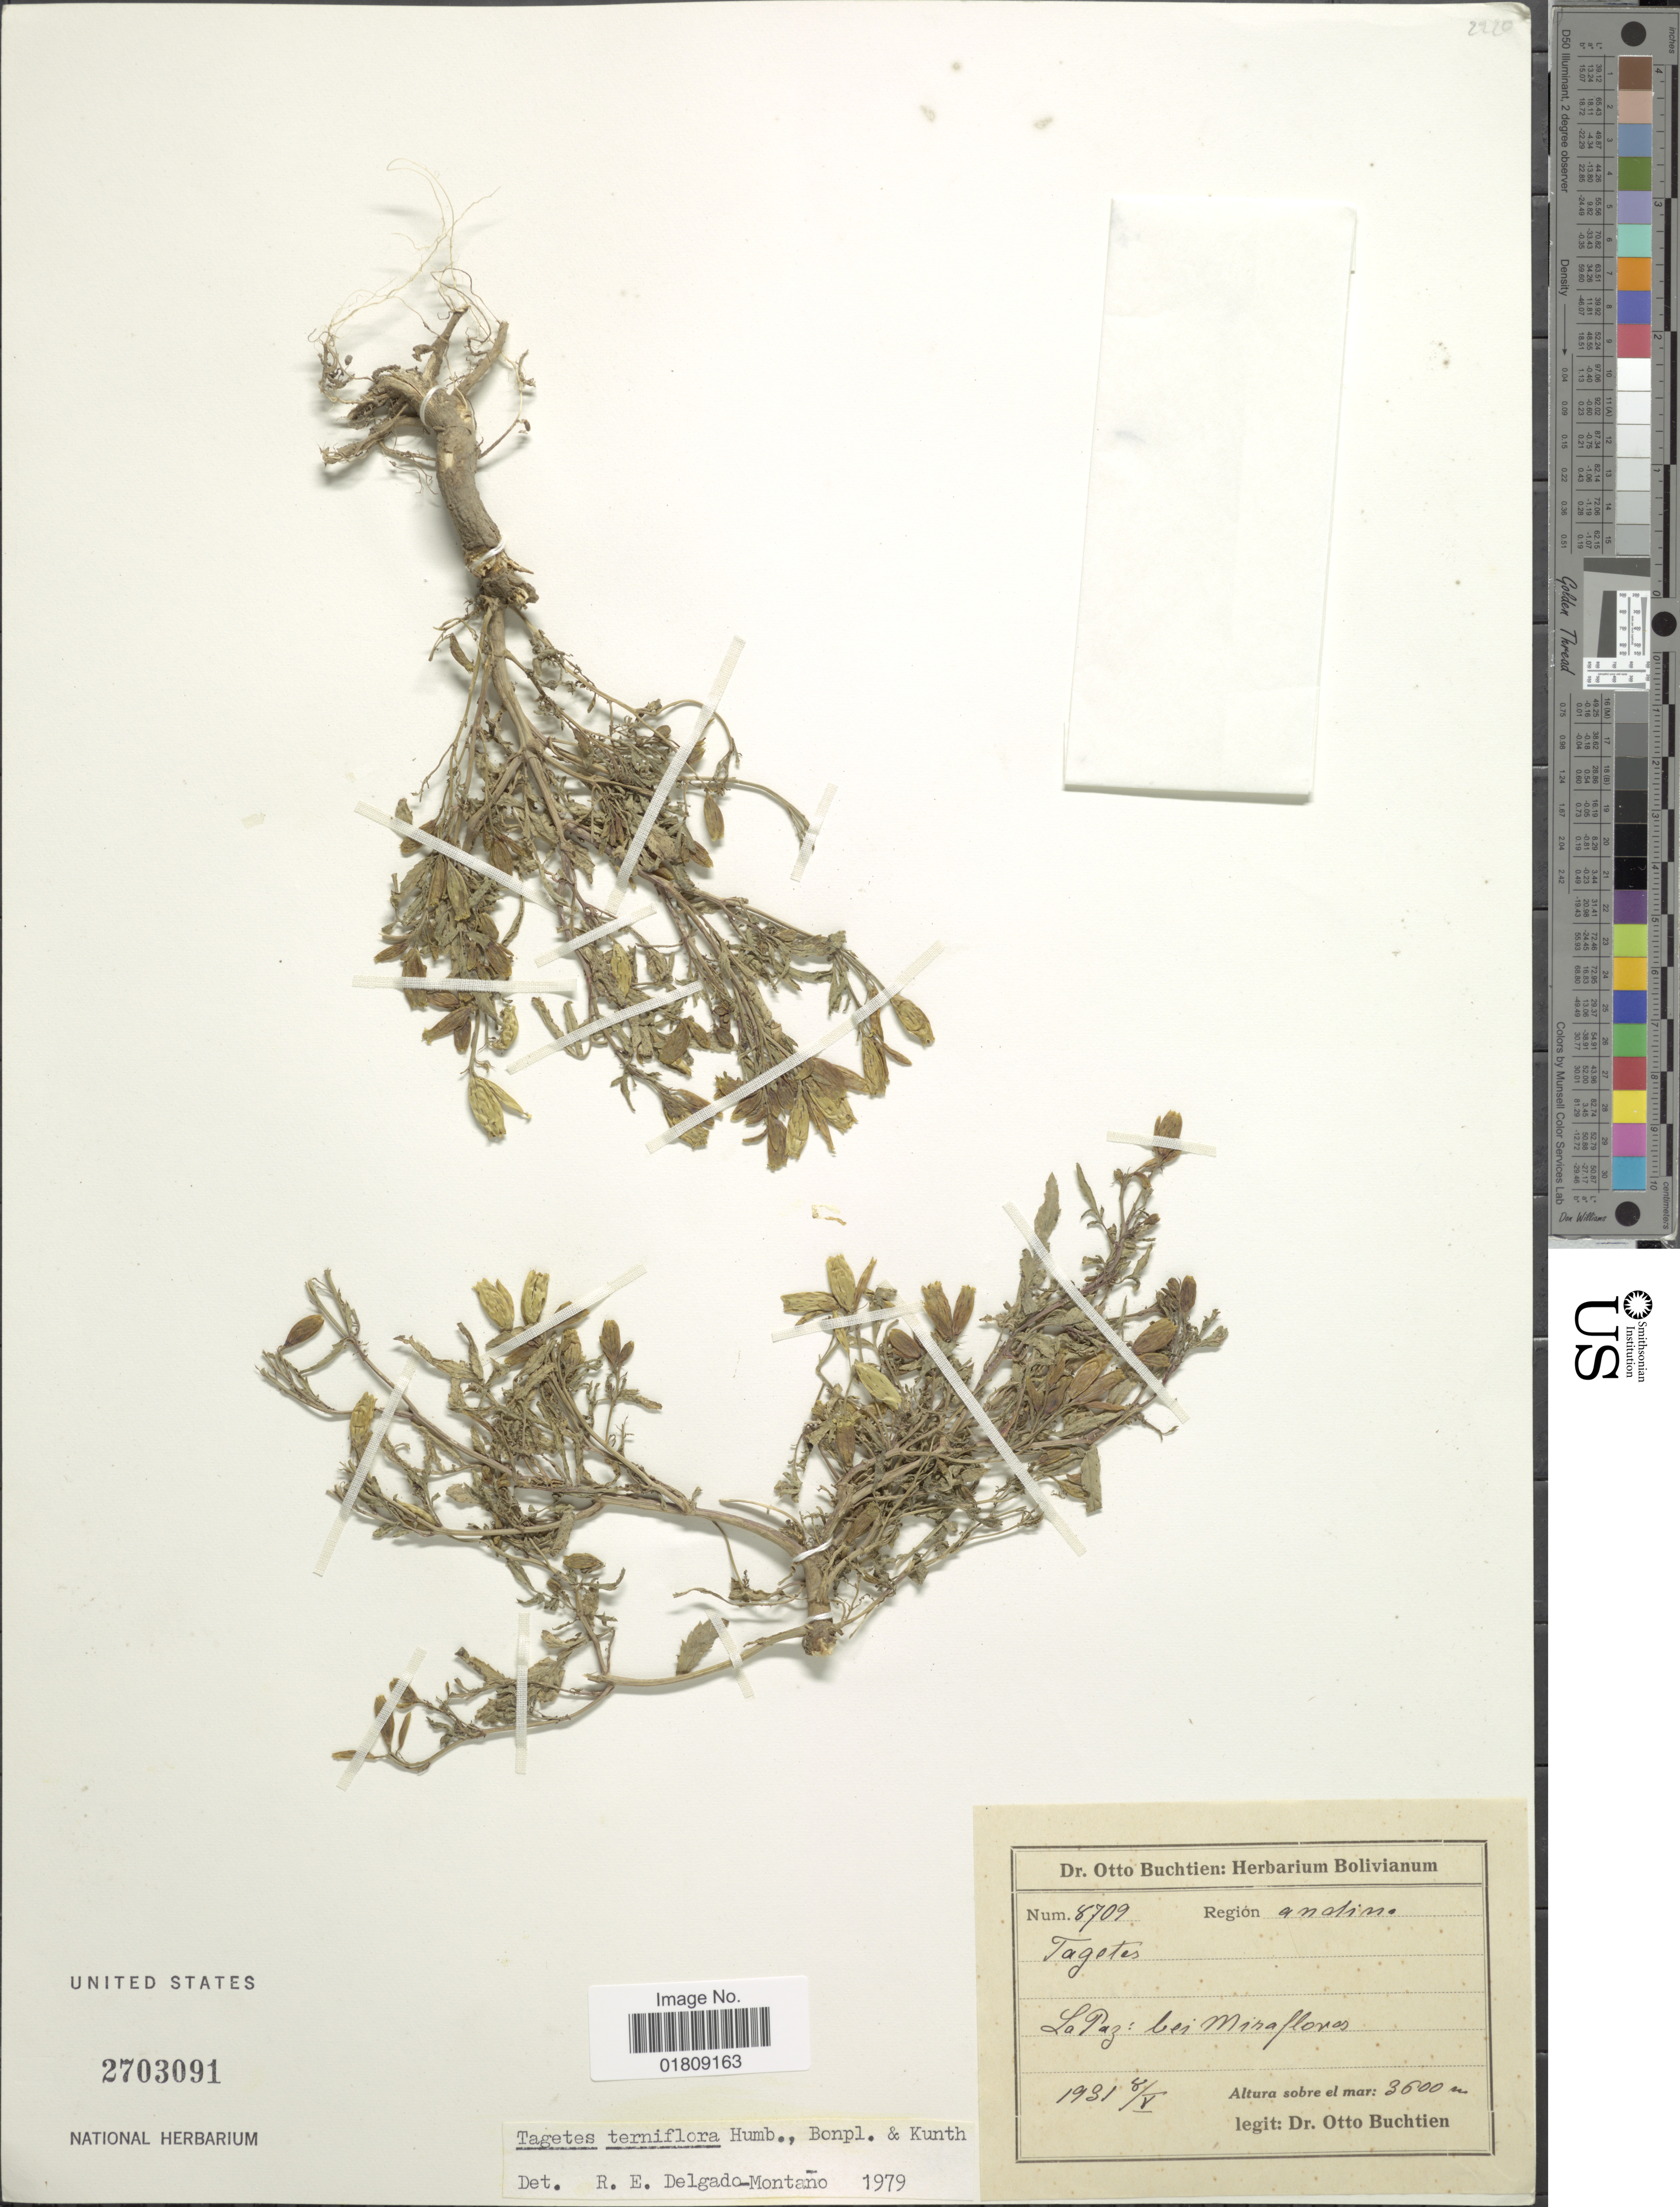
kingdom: Plantae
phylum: Tracheophyta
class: Magnoliopsida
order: Asterales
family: Asteraceae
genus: Tagetes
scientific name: Tagetes terniflora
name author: Kunth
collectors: O. Buchtien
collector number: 8709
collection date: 1931-05-08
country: Bolivia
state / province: La Paz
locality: Bei Miraflores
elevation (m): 3600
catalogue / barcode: US 2703091